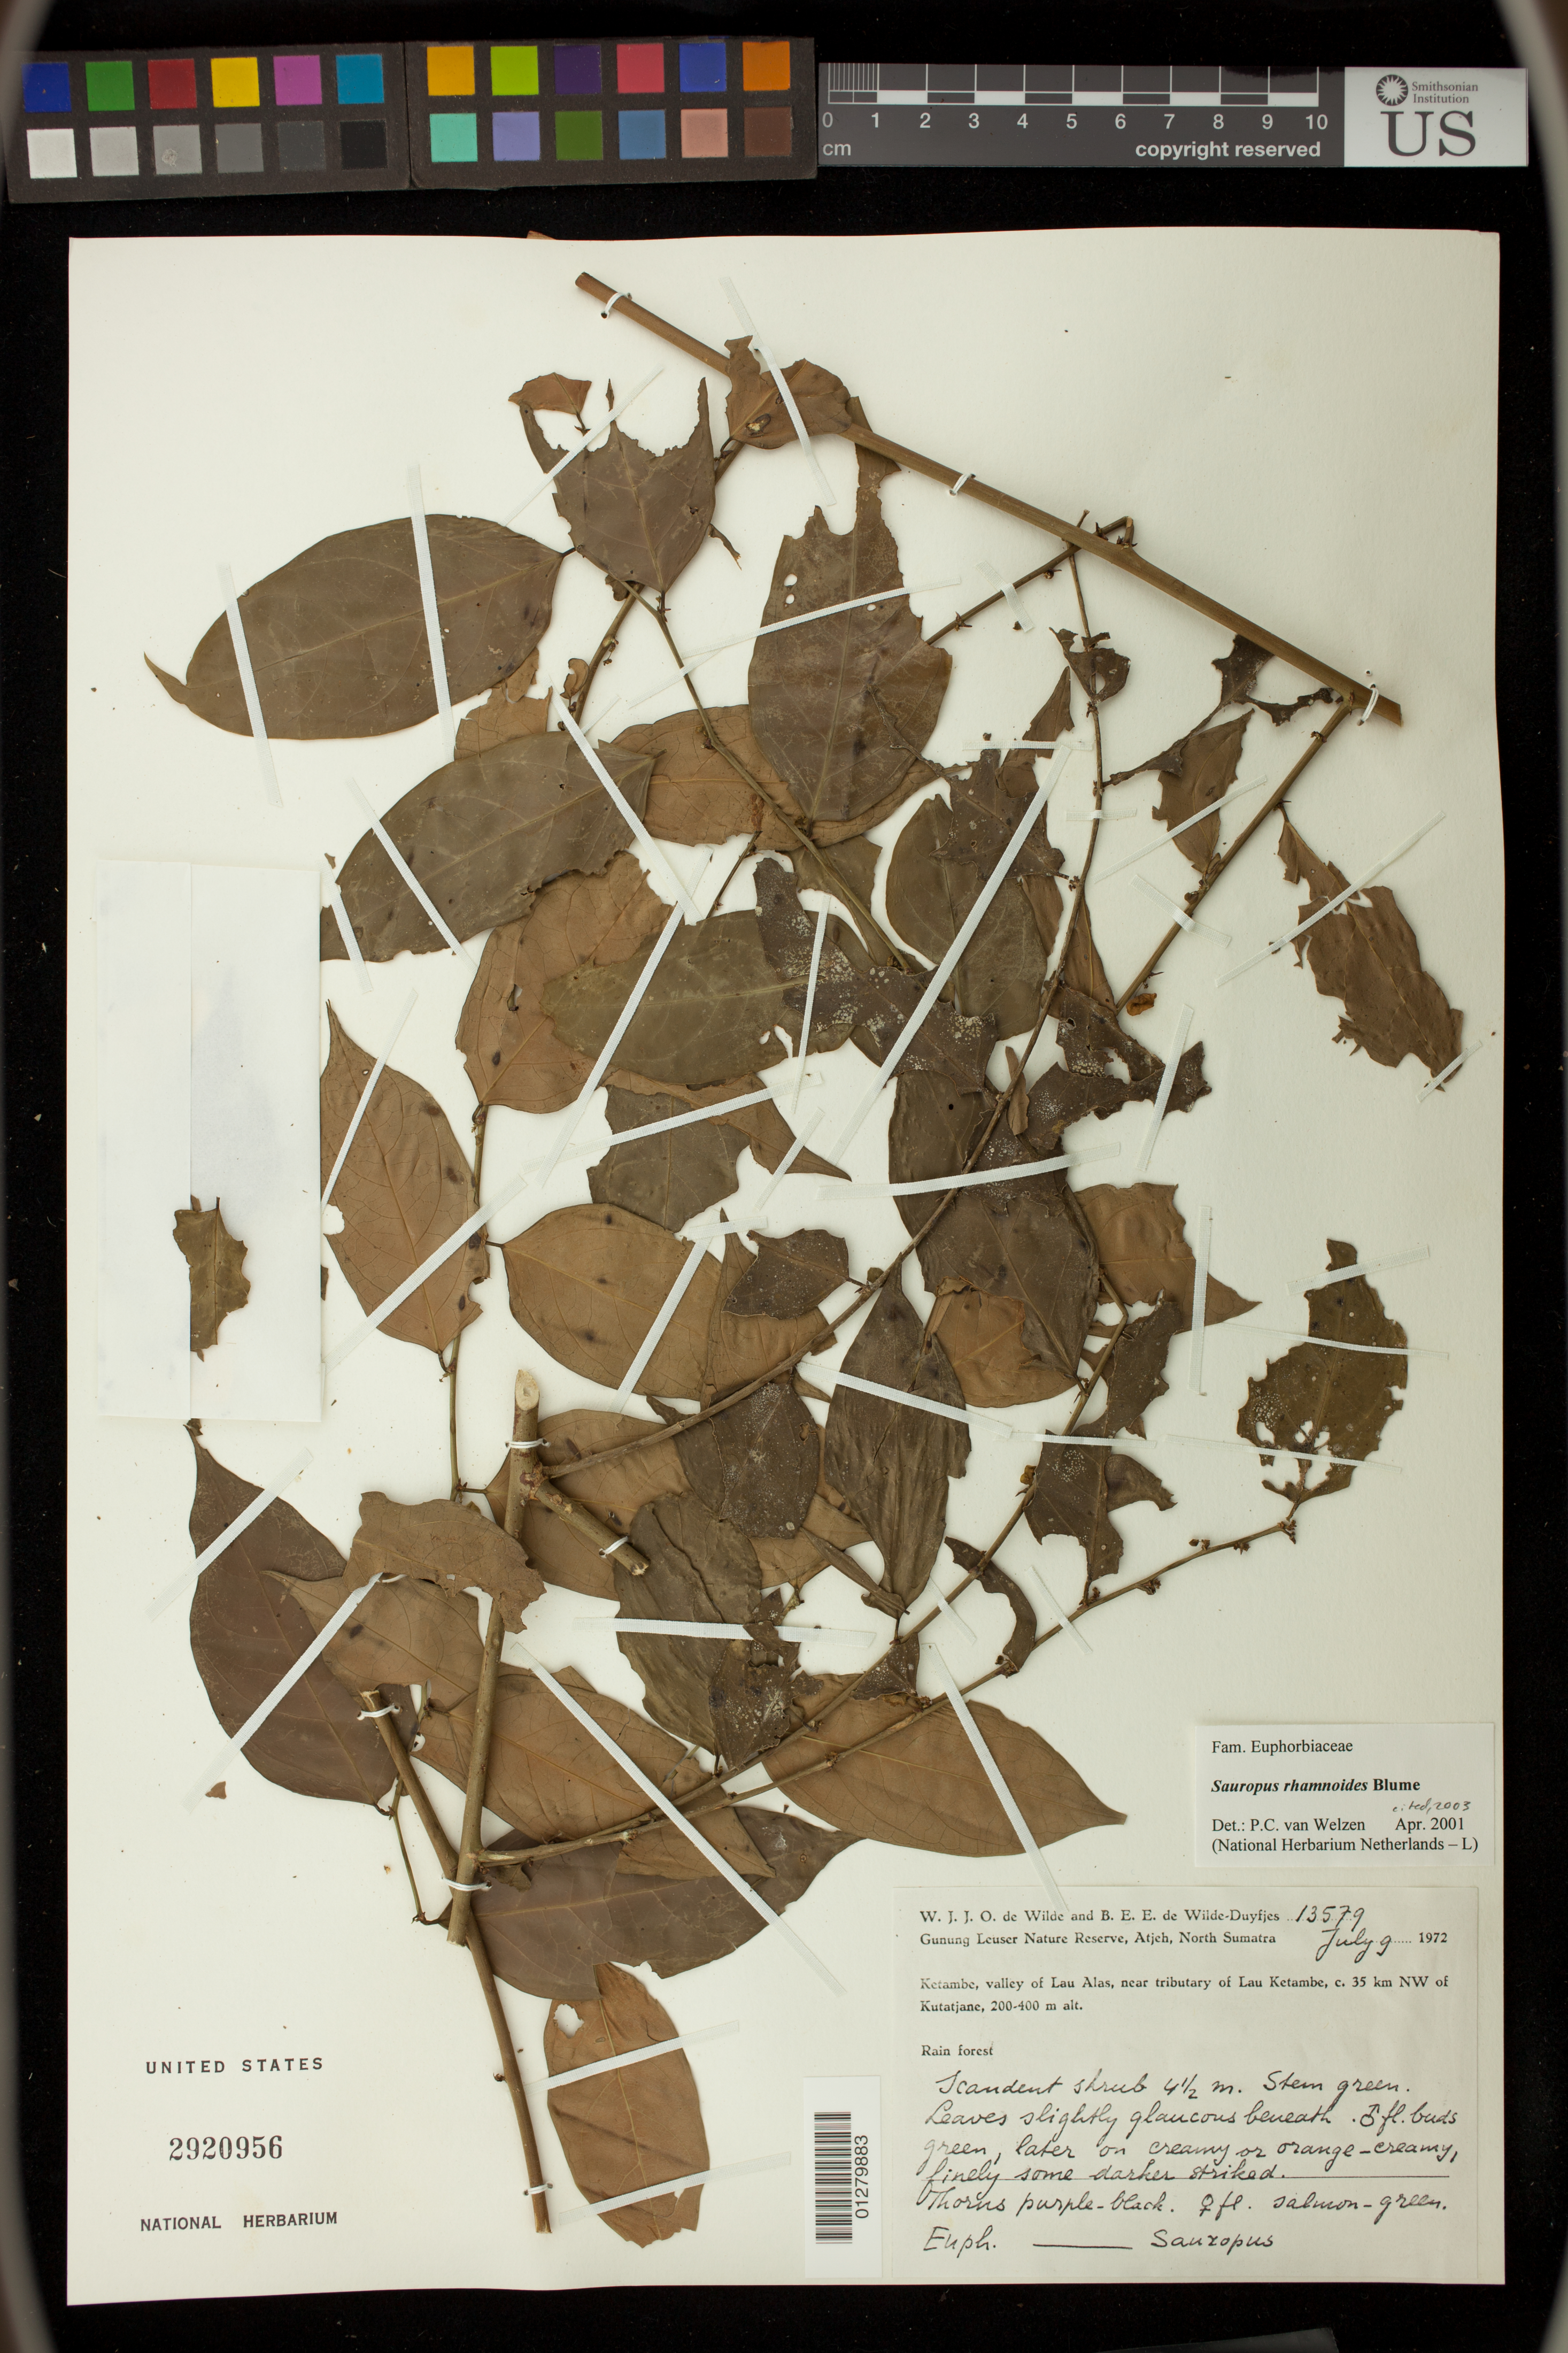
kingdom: Plantae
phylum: Tracheophyta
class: Magnoliopsida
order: Malpighiales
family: Phyllanthaceae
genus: Phyllanthus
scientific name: Phyllanthus rhamnifolius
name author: Chakrabarty & N.P. Balakr.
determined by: Wagner, W. L., (BOT), Smithsonian Institution - National Museum of Natural History (UNITED STATES)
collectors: W. J. de Wilde & B. E. de Wilde-Duyfjes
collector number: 13579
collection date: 1972-07-09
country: Indonesia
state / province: Sumatra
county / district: Aceh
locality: Ketambe, valley of Lau Alas, near tributary of Lau Ketambe, c. 35 km NW of Kutatjane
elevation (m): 200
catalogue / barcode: US 2920956